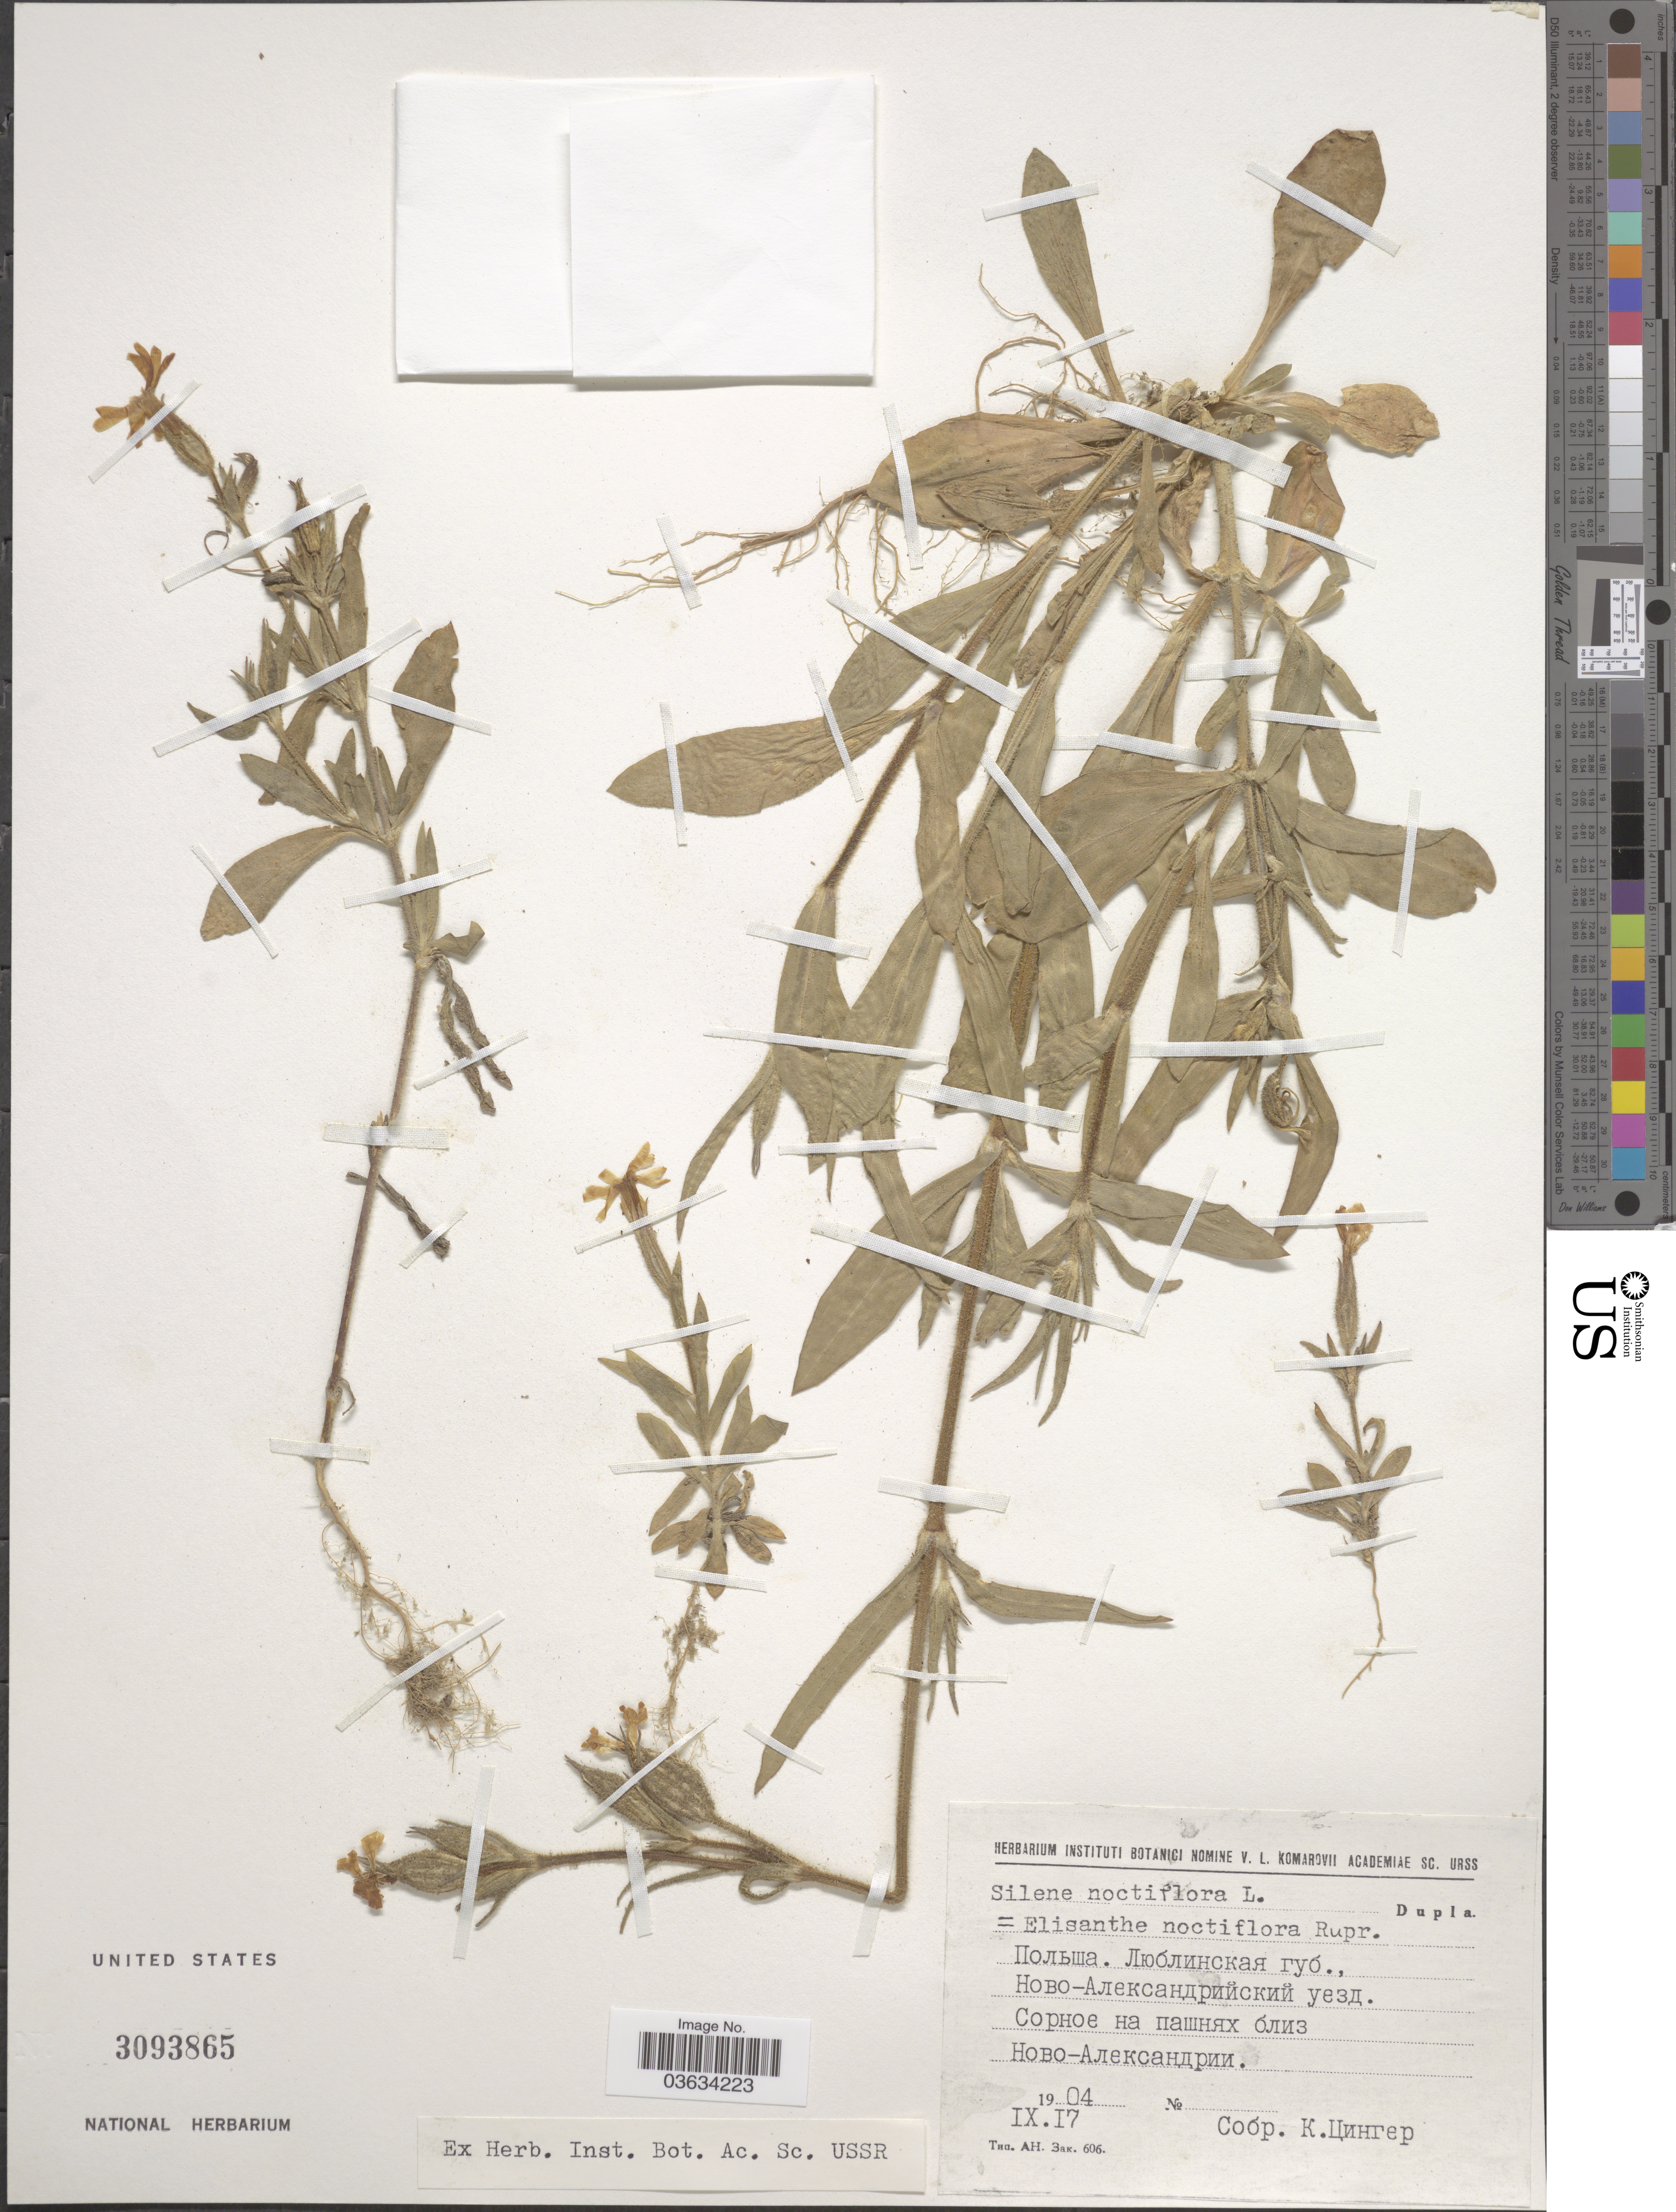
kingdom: Plantae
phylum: Tracheophyta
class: Magnoliopsida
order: Caryophyllales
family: Caryophyllaceae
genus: Silene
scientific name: Silene noctiflora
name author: L.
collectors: K. Tsinger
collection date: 1904-09-17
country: Poland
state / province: Lubelskie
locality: Near Novo-Aleksandria.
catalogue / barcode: US 3093865